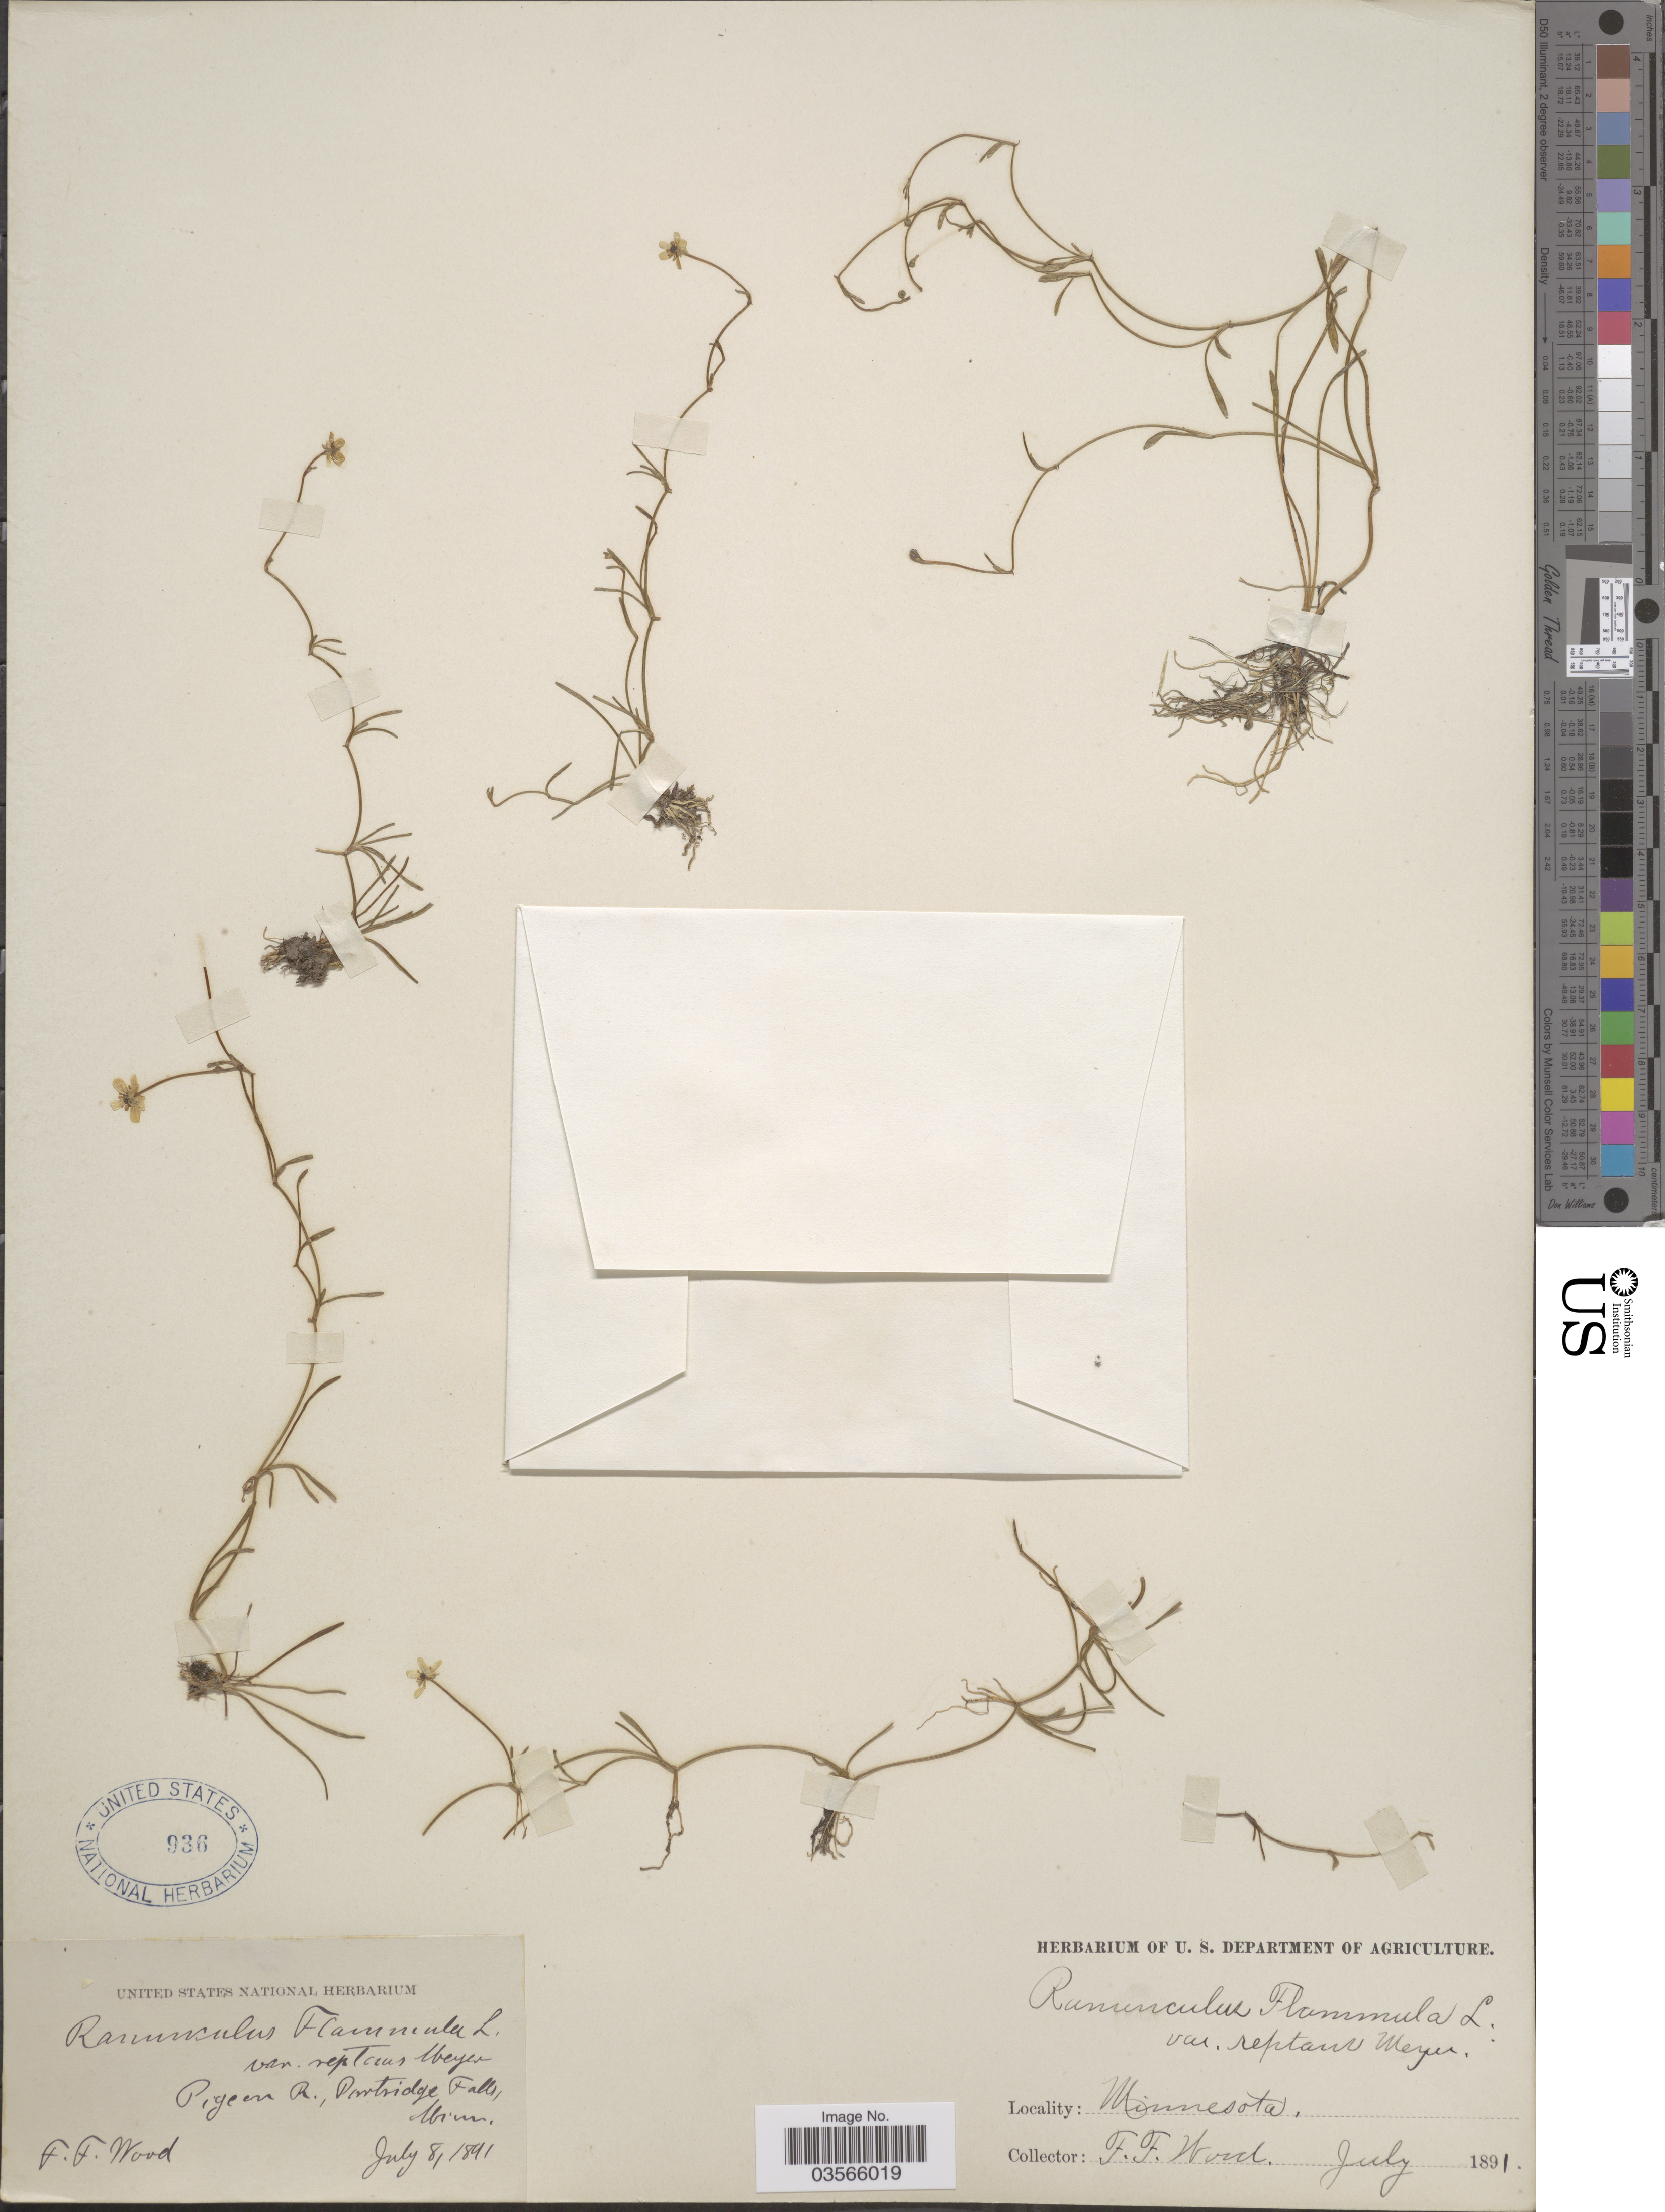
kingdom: Plantae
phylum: Tracheophyta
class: Magnoliopsida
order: Ranunculales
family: Ranunculaceae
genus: Ranunculus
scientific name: Ranunculus flammula var. filiformis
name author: (Michx.) Hook.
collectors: F. Wood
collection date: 1891-07-08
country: United States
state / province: Minnesota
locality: Pigeon R., Partridge Falls.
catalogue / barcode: US 936